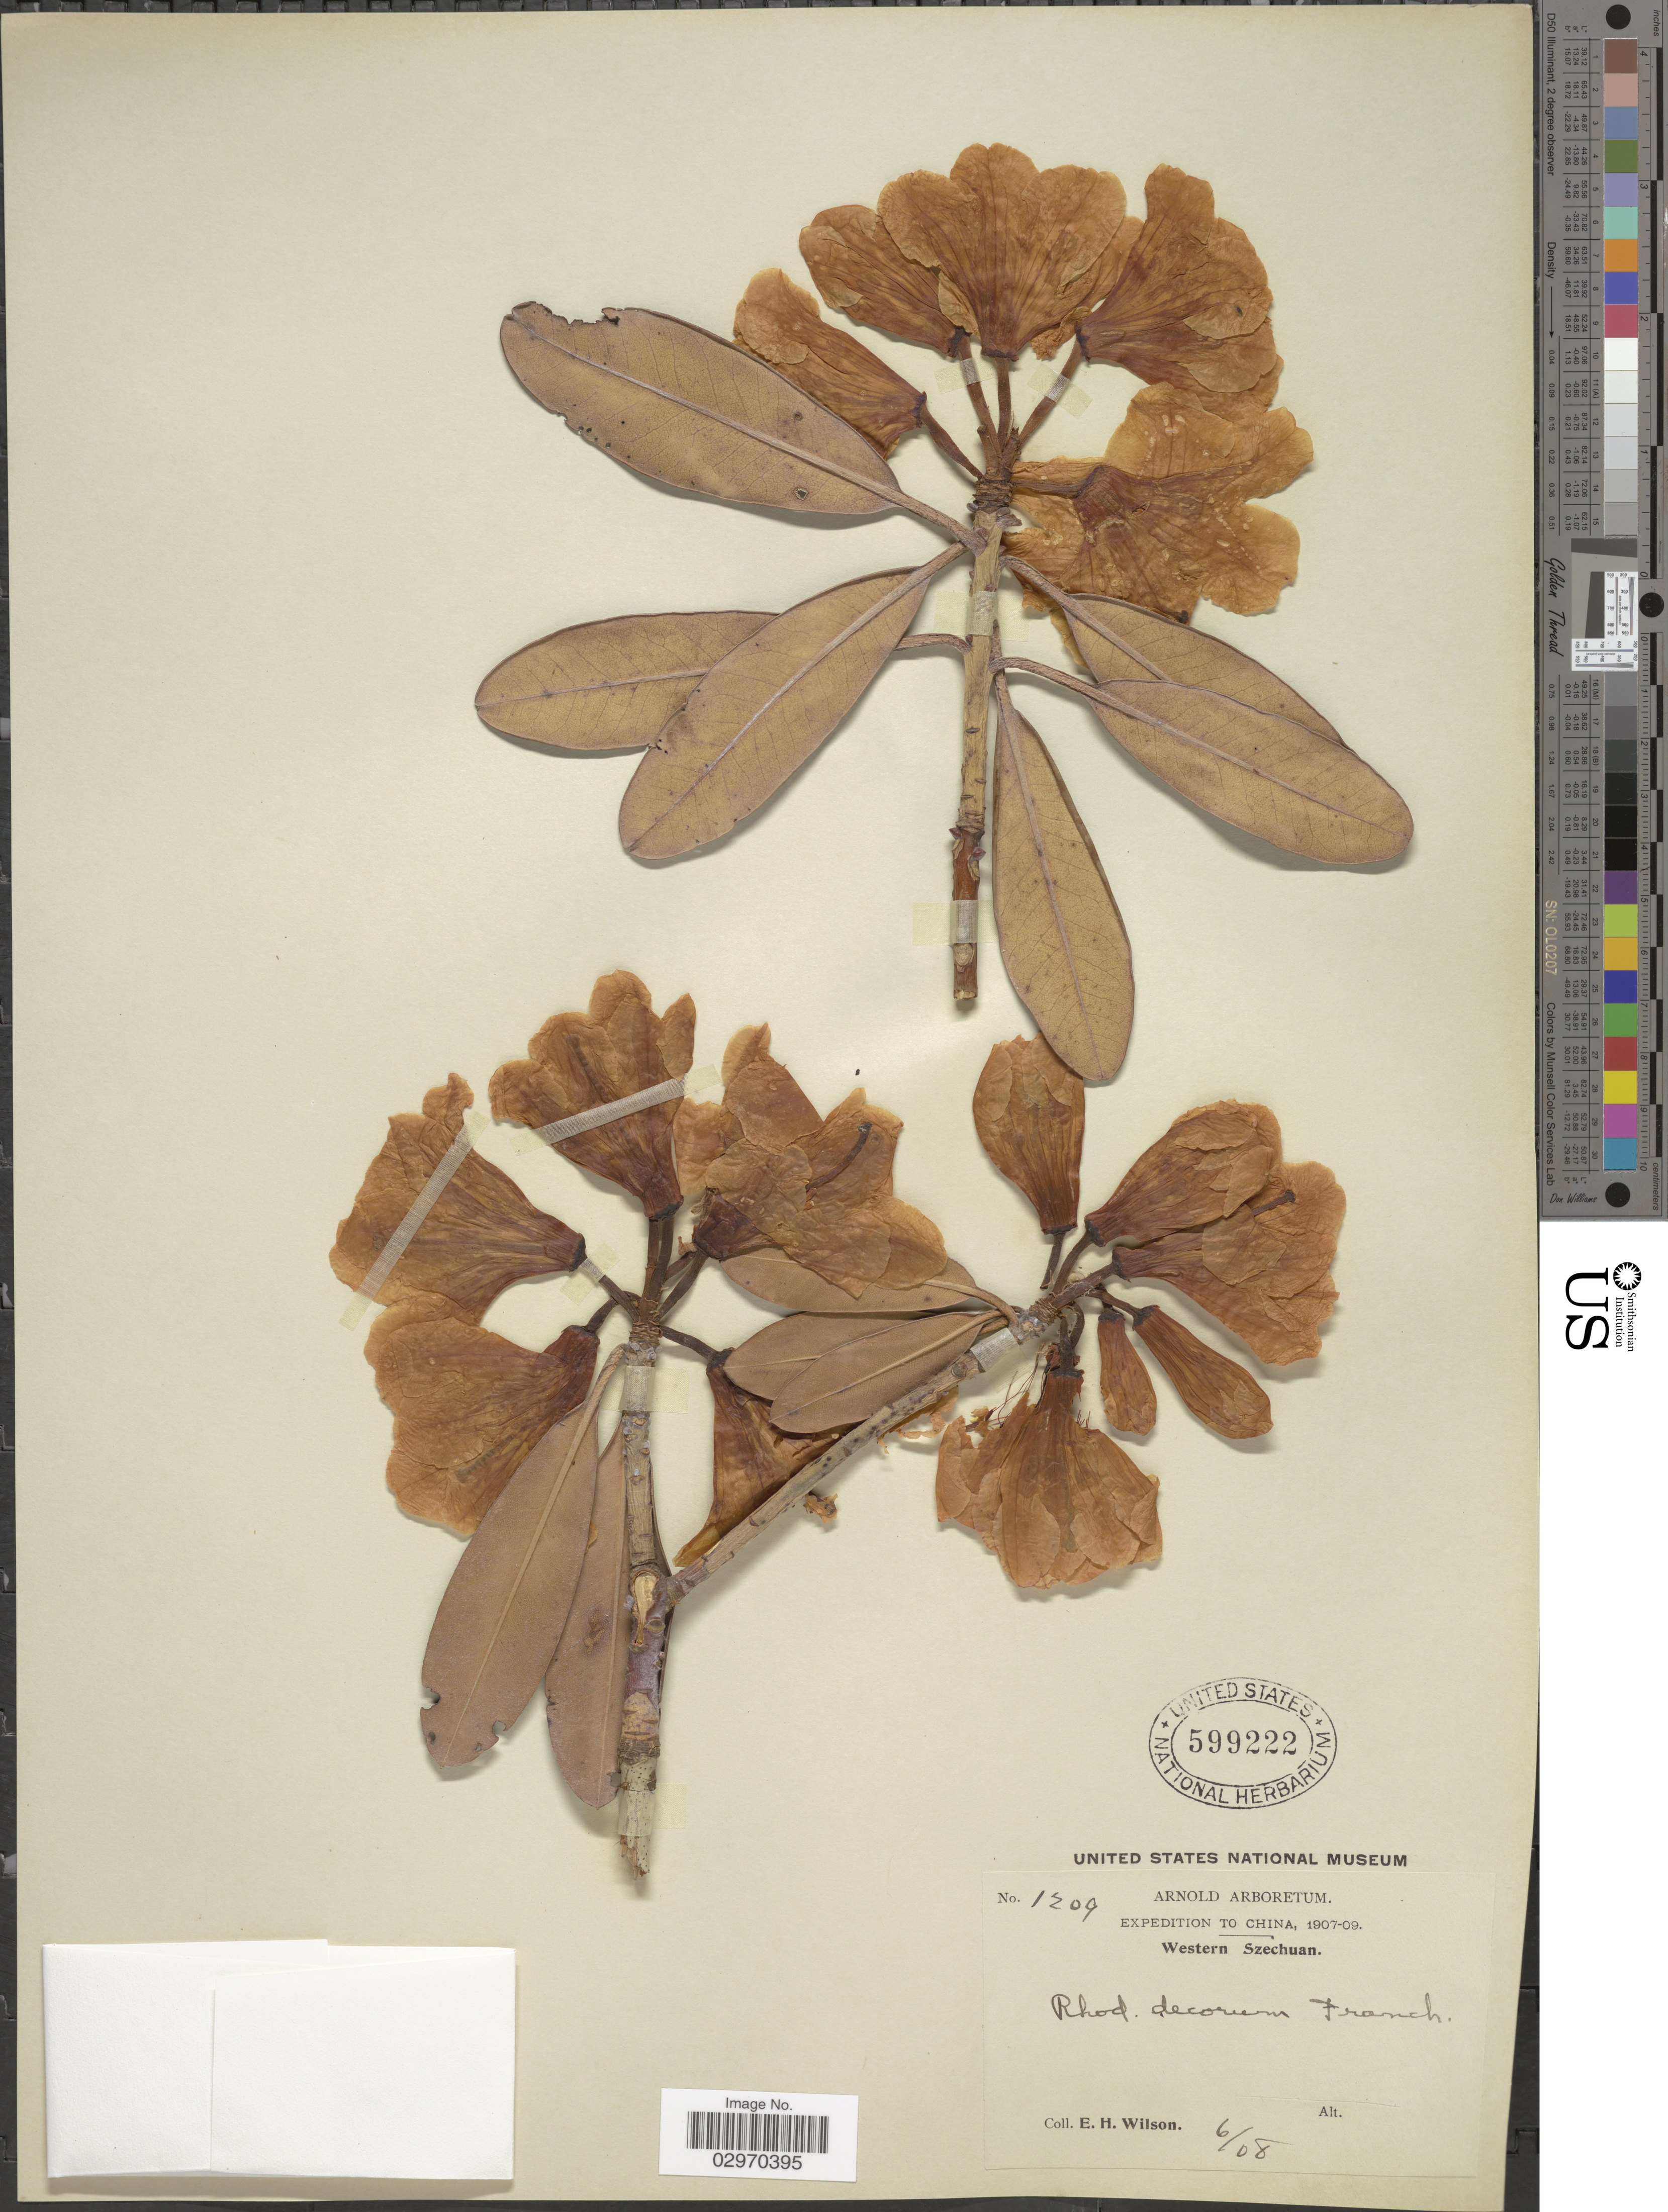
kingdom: Plantae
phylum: Tracheophyta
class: Magnoliopsida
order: Ericales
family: Ericaceae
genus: Rhododendron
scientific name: Rhododendron decorum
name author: Franch.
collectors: E. Wilson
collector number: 1209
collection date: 1908-06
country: China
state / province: Sichuan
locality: Western Szechuan.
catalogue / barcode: US 599222